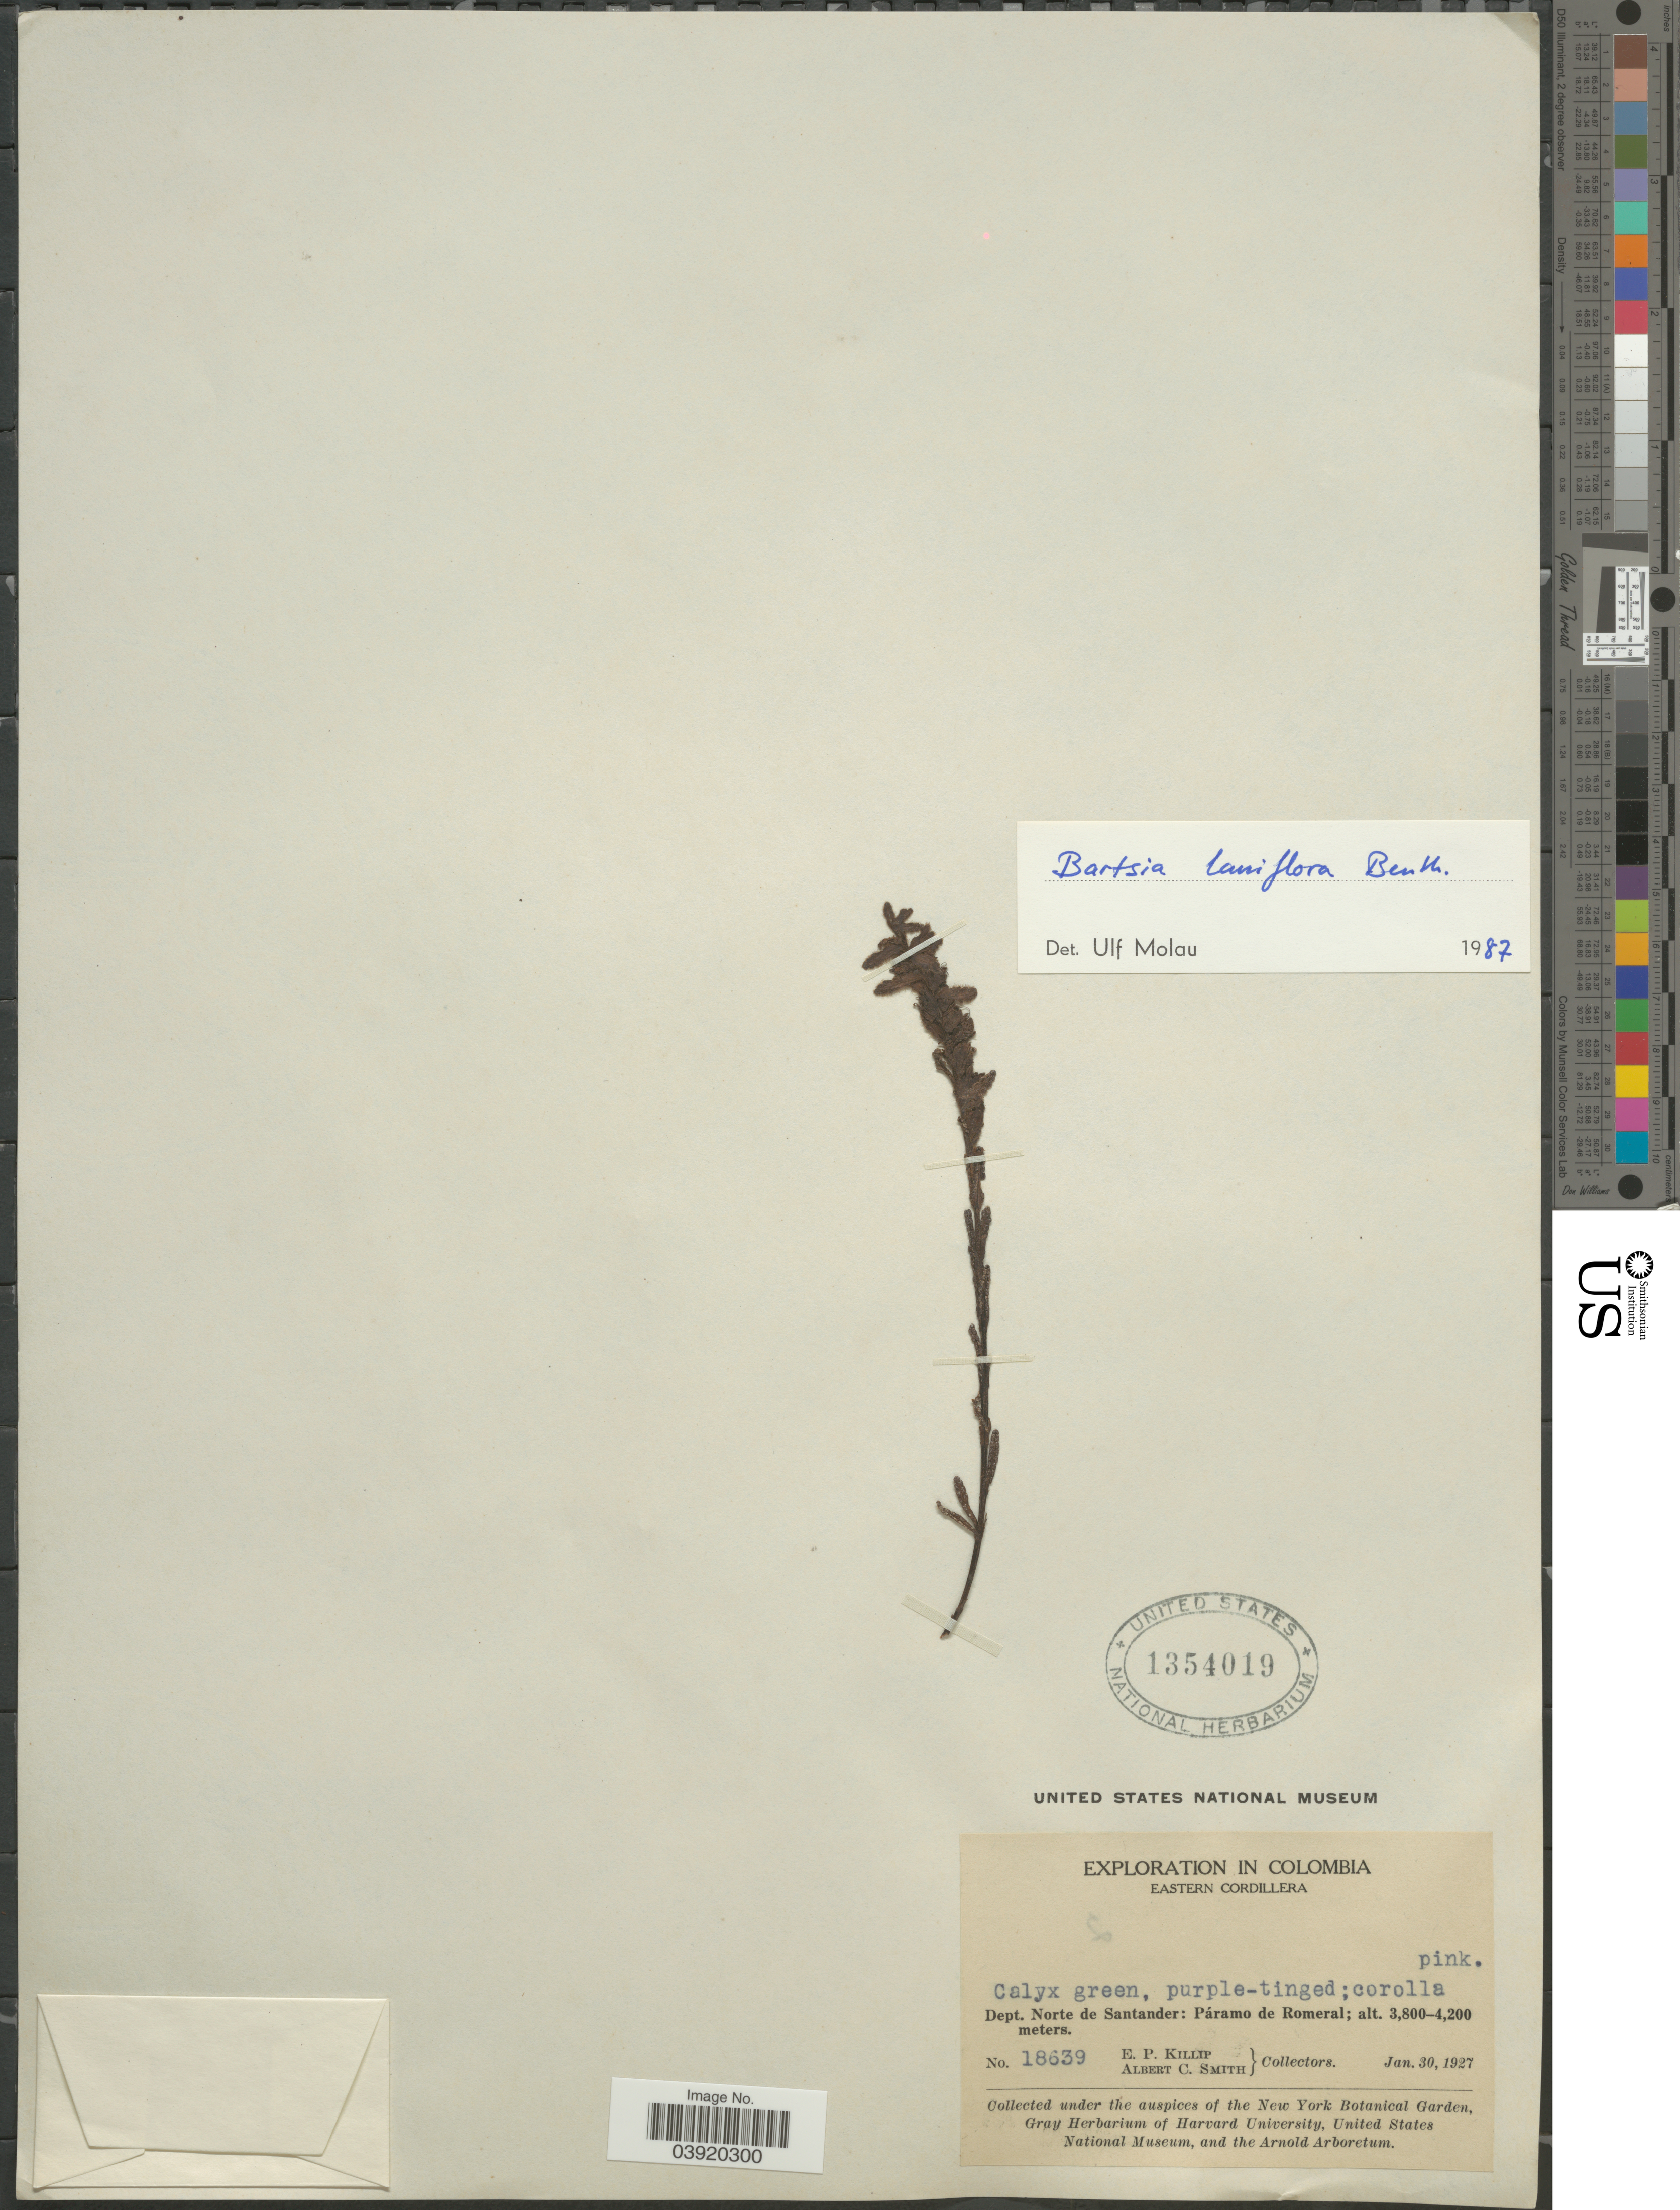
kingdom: Plantae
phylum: Tracheophyta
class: Magnoliopsida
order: Lamiales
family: Orobanchaceae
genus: Bartsia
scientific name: Bartsia laniflora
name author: Benth.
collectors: E. P. Killip & A. C. Smith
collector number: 18639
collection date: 1927-01-30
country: Colombia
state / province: Norte de Santander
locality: Eastern Cordillera. Dept. Norte de Santander: Páramo de Romeral.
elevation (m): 3800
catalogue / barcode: US 1354019